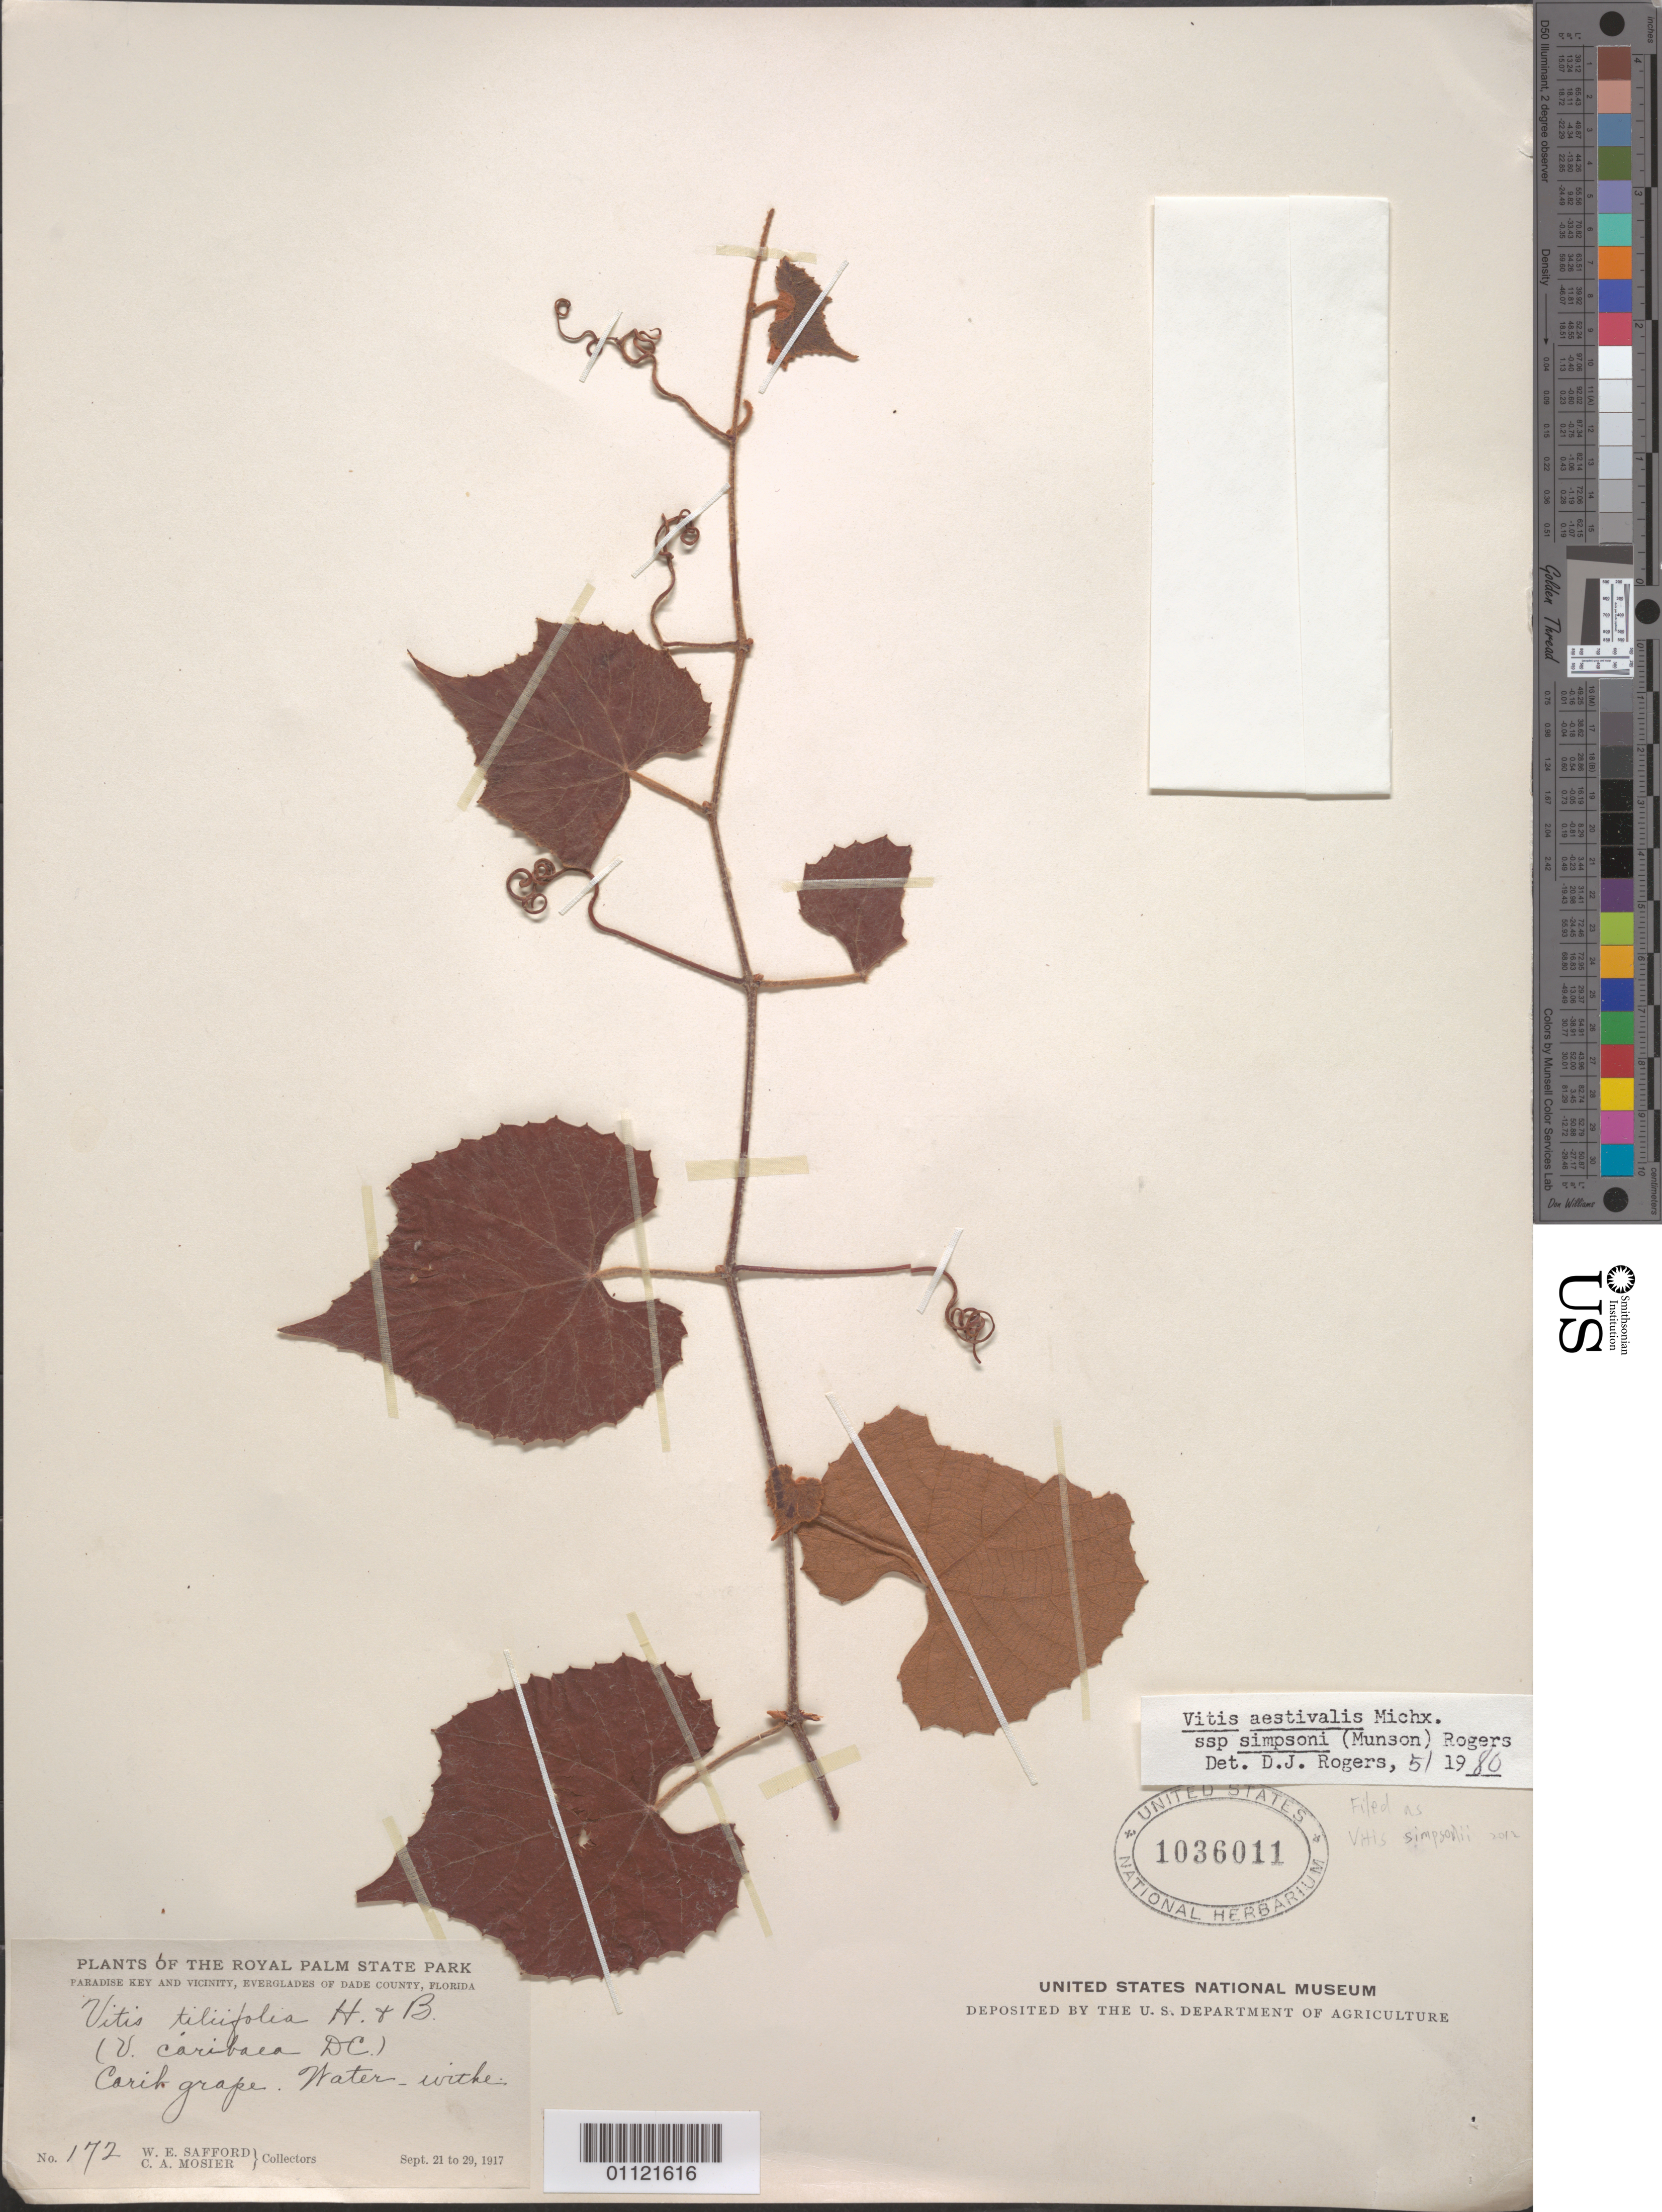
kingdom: Plantae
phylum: Tracheophyta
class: Magnoliopsida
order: Vitales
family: Vitaceae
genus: Vitis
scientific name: Vitis simpsonii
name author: Munson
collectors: W. E. Safford & C. A. Mosier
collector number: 172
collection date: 1917-09-21/1917-09-29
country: United States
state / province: Florida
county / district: Dade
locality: Paradise Key and vicinity, Everglades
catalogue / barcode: US 1036011